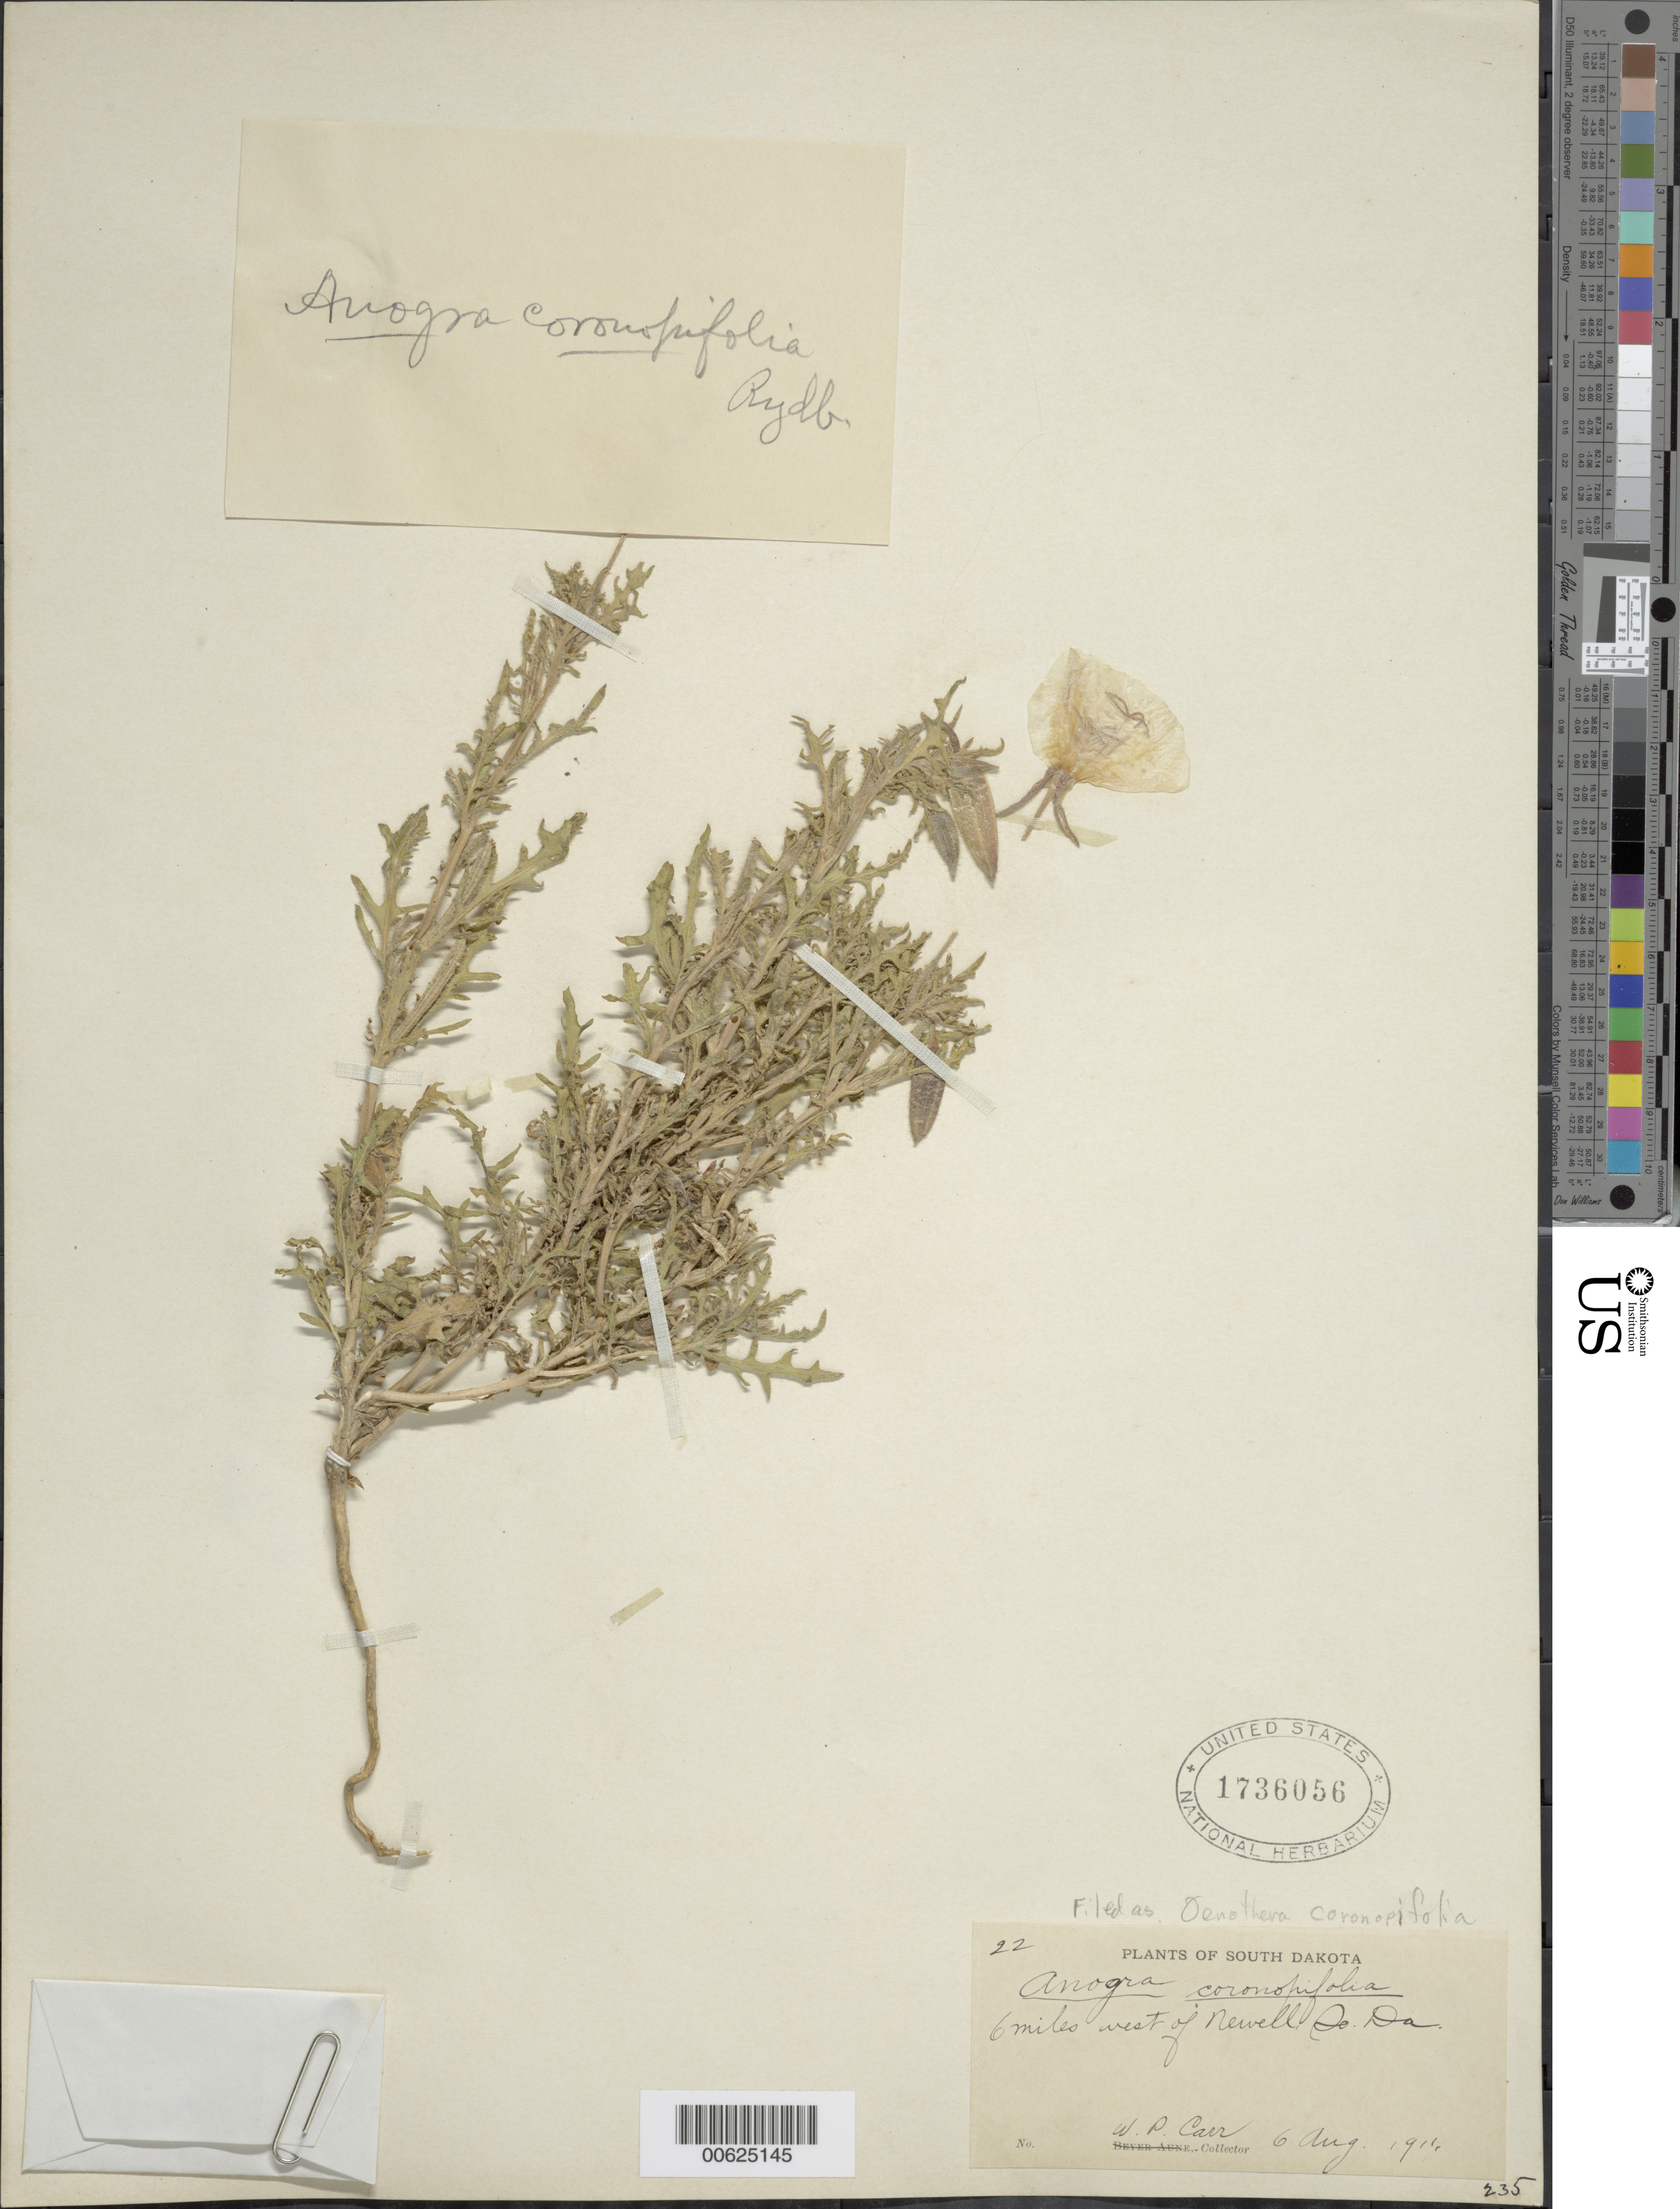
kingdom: Plantae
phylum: Tracheophyta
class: Magnoliopsida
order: Myrtales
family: Onagraceae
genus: Oenothera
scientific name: Oenothera coronopifolia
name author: Torr. & A. Gray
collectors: W. Carr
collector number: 22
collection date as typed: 06 Aug 1916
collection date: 1916-08-06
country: United States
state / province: South Dakota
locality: West of Newell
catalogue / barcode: US 1736056